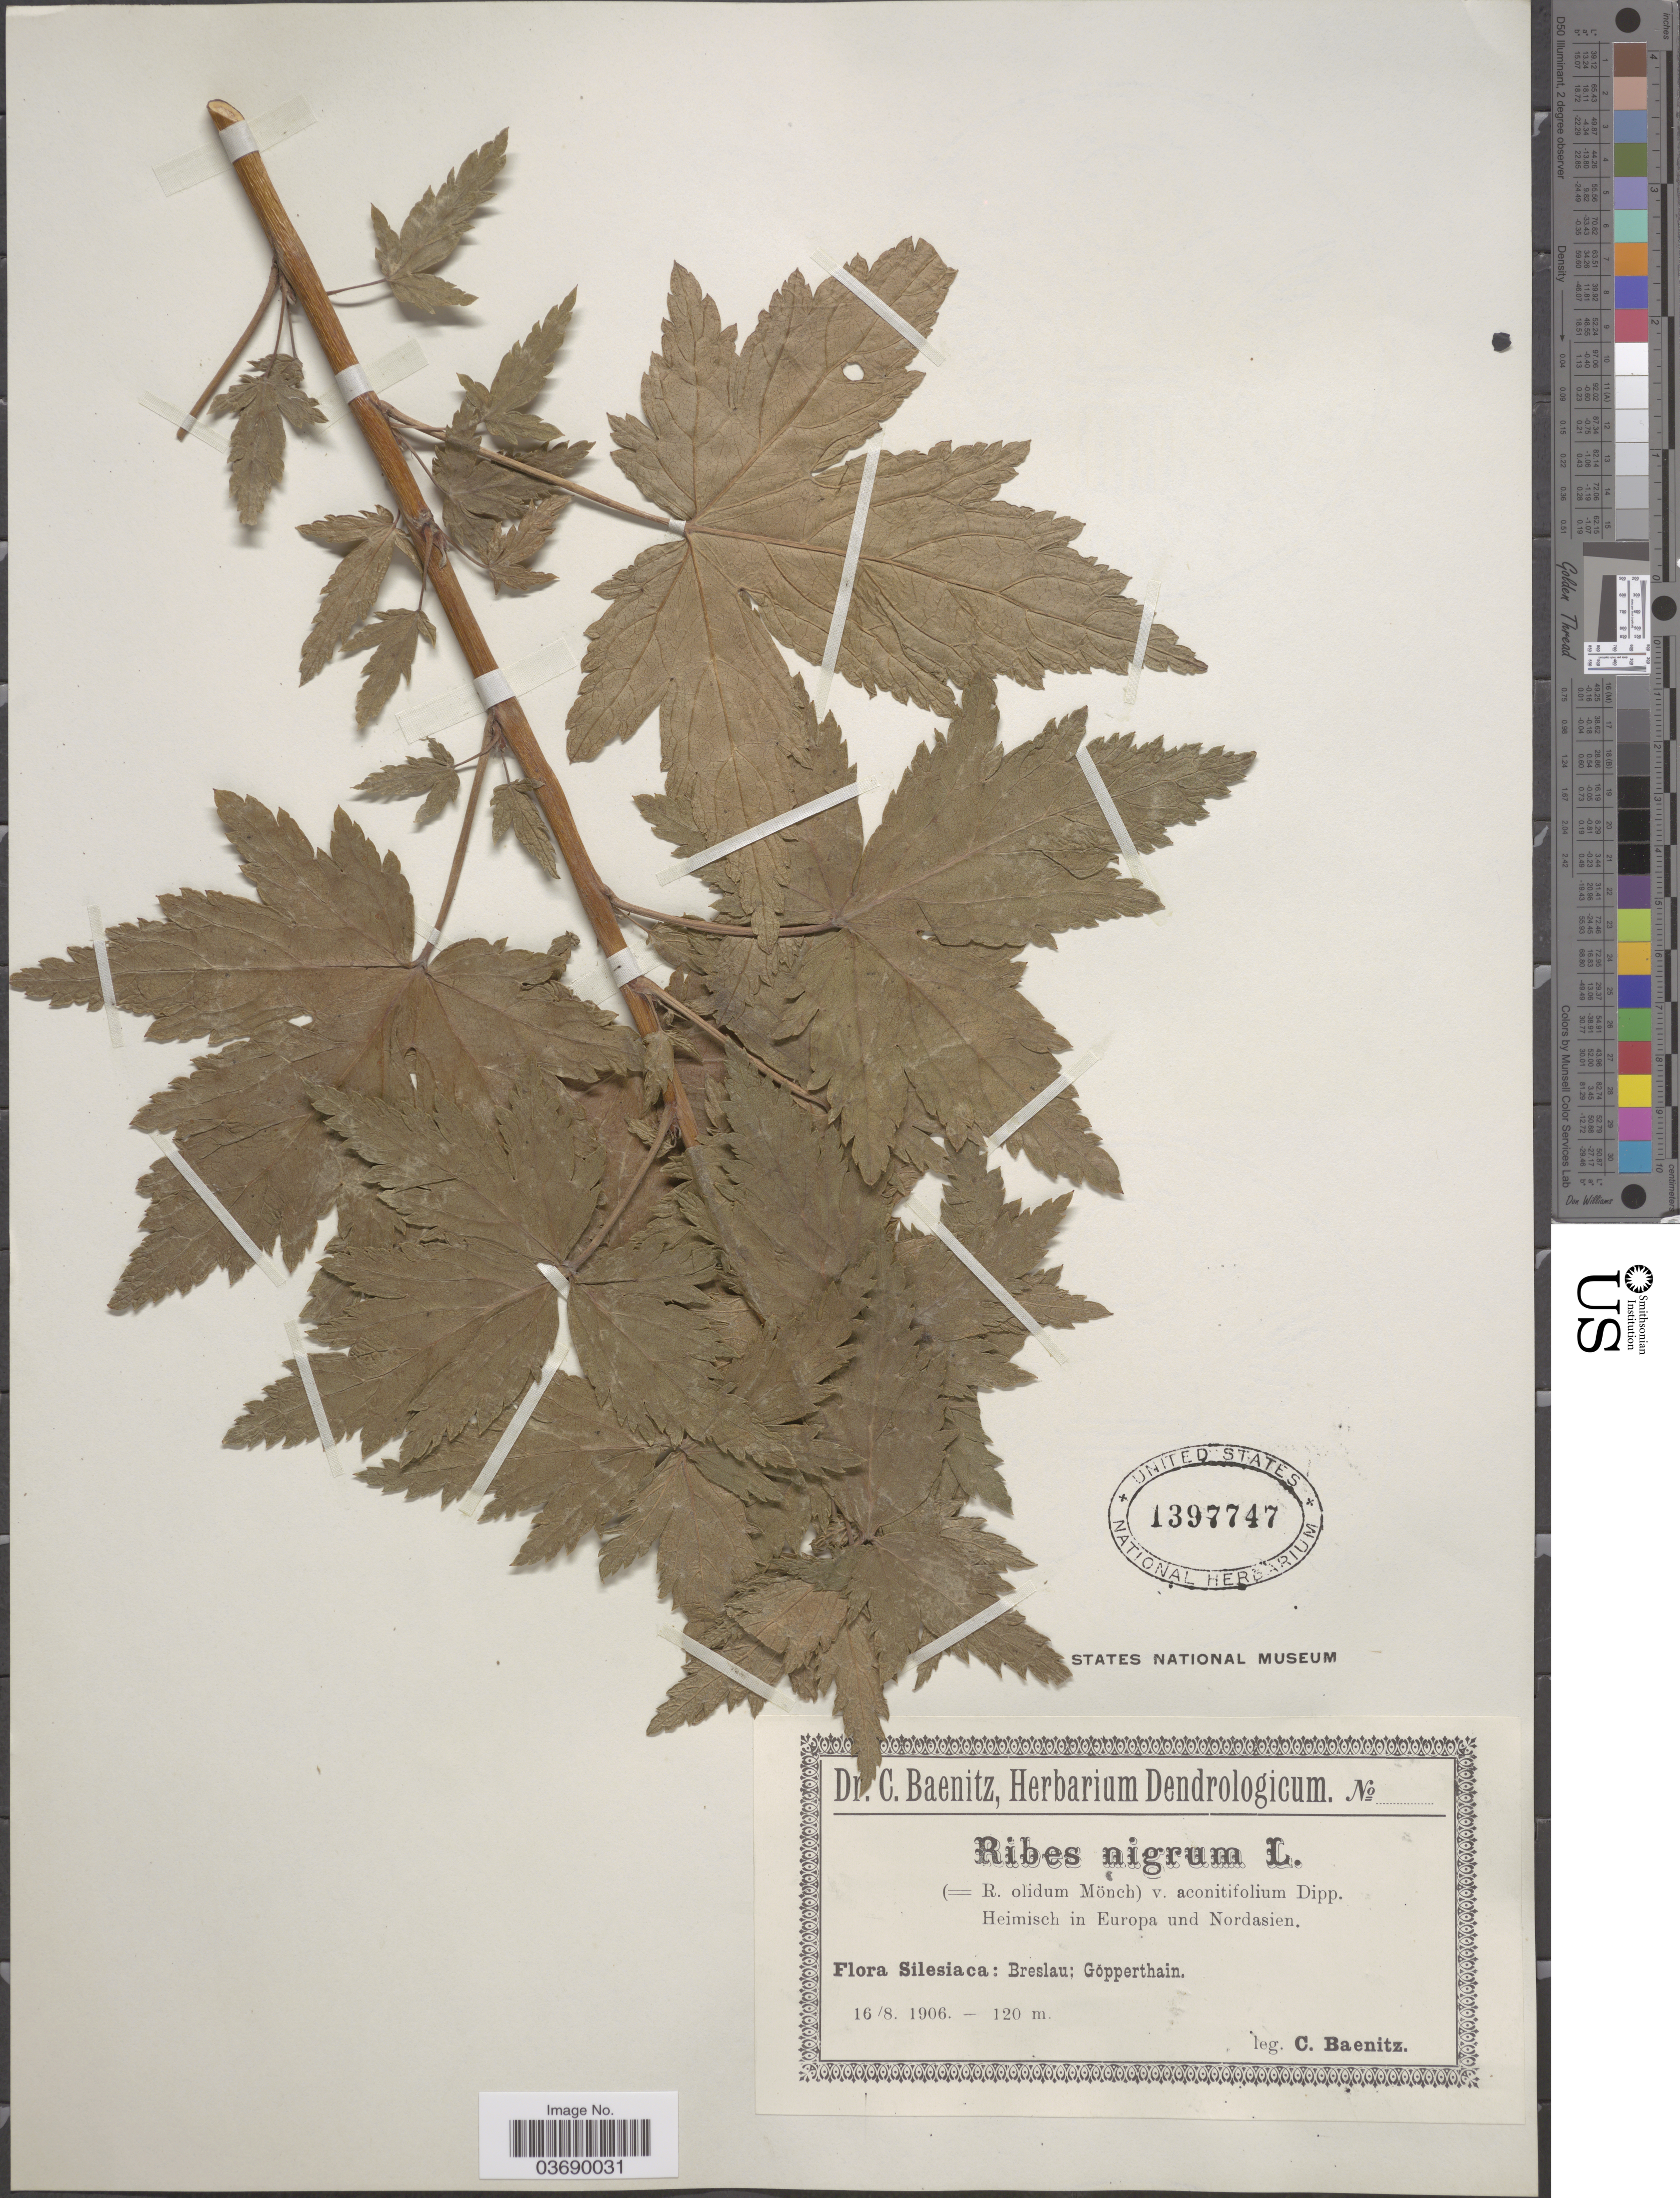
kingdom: Plantae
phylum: Tracheophyta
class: Magnoliopsida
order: Saxifragales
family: Grossulariaceae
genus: Ribes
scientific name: Ribes nigrum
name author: L.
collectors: C. G. Baenitz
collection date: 1906-08-16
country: Poland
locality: Silesiaca: Breslau; Göpperthain.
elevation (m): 120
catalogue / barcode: US 1397747